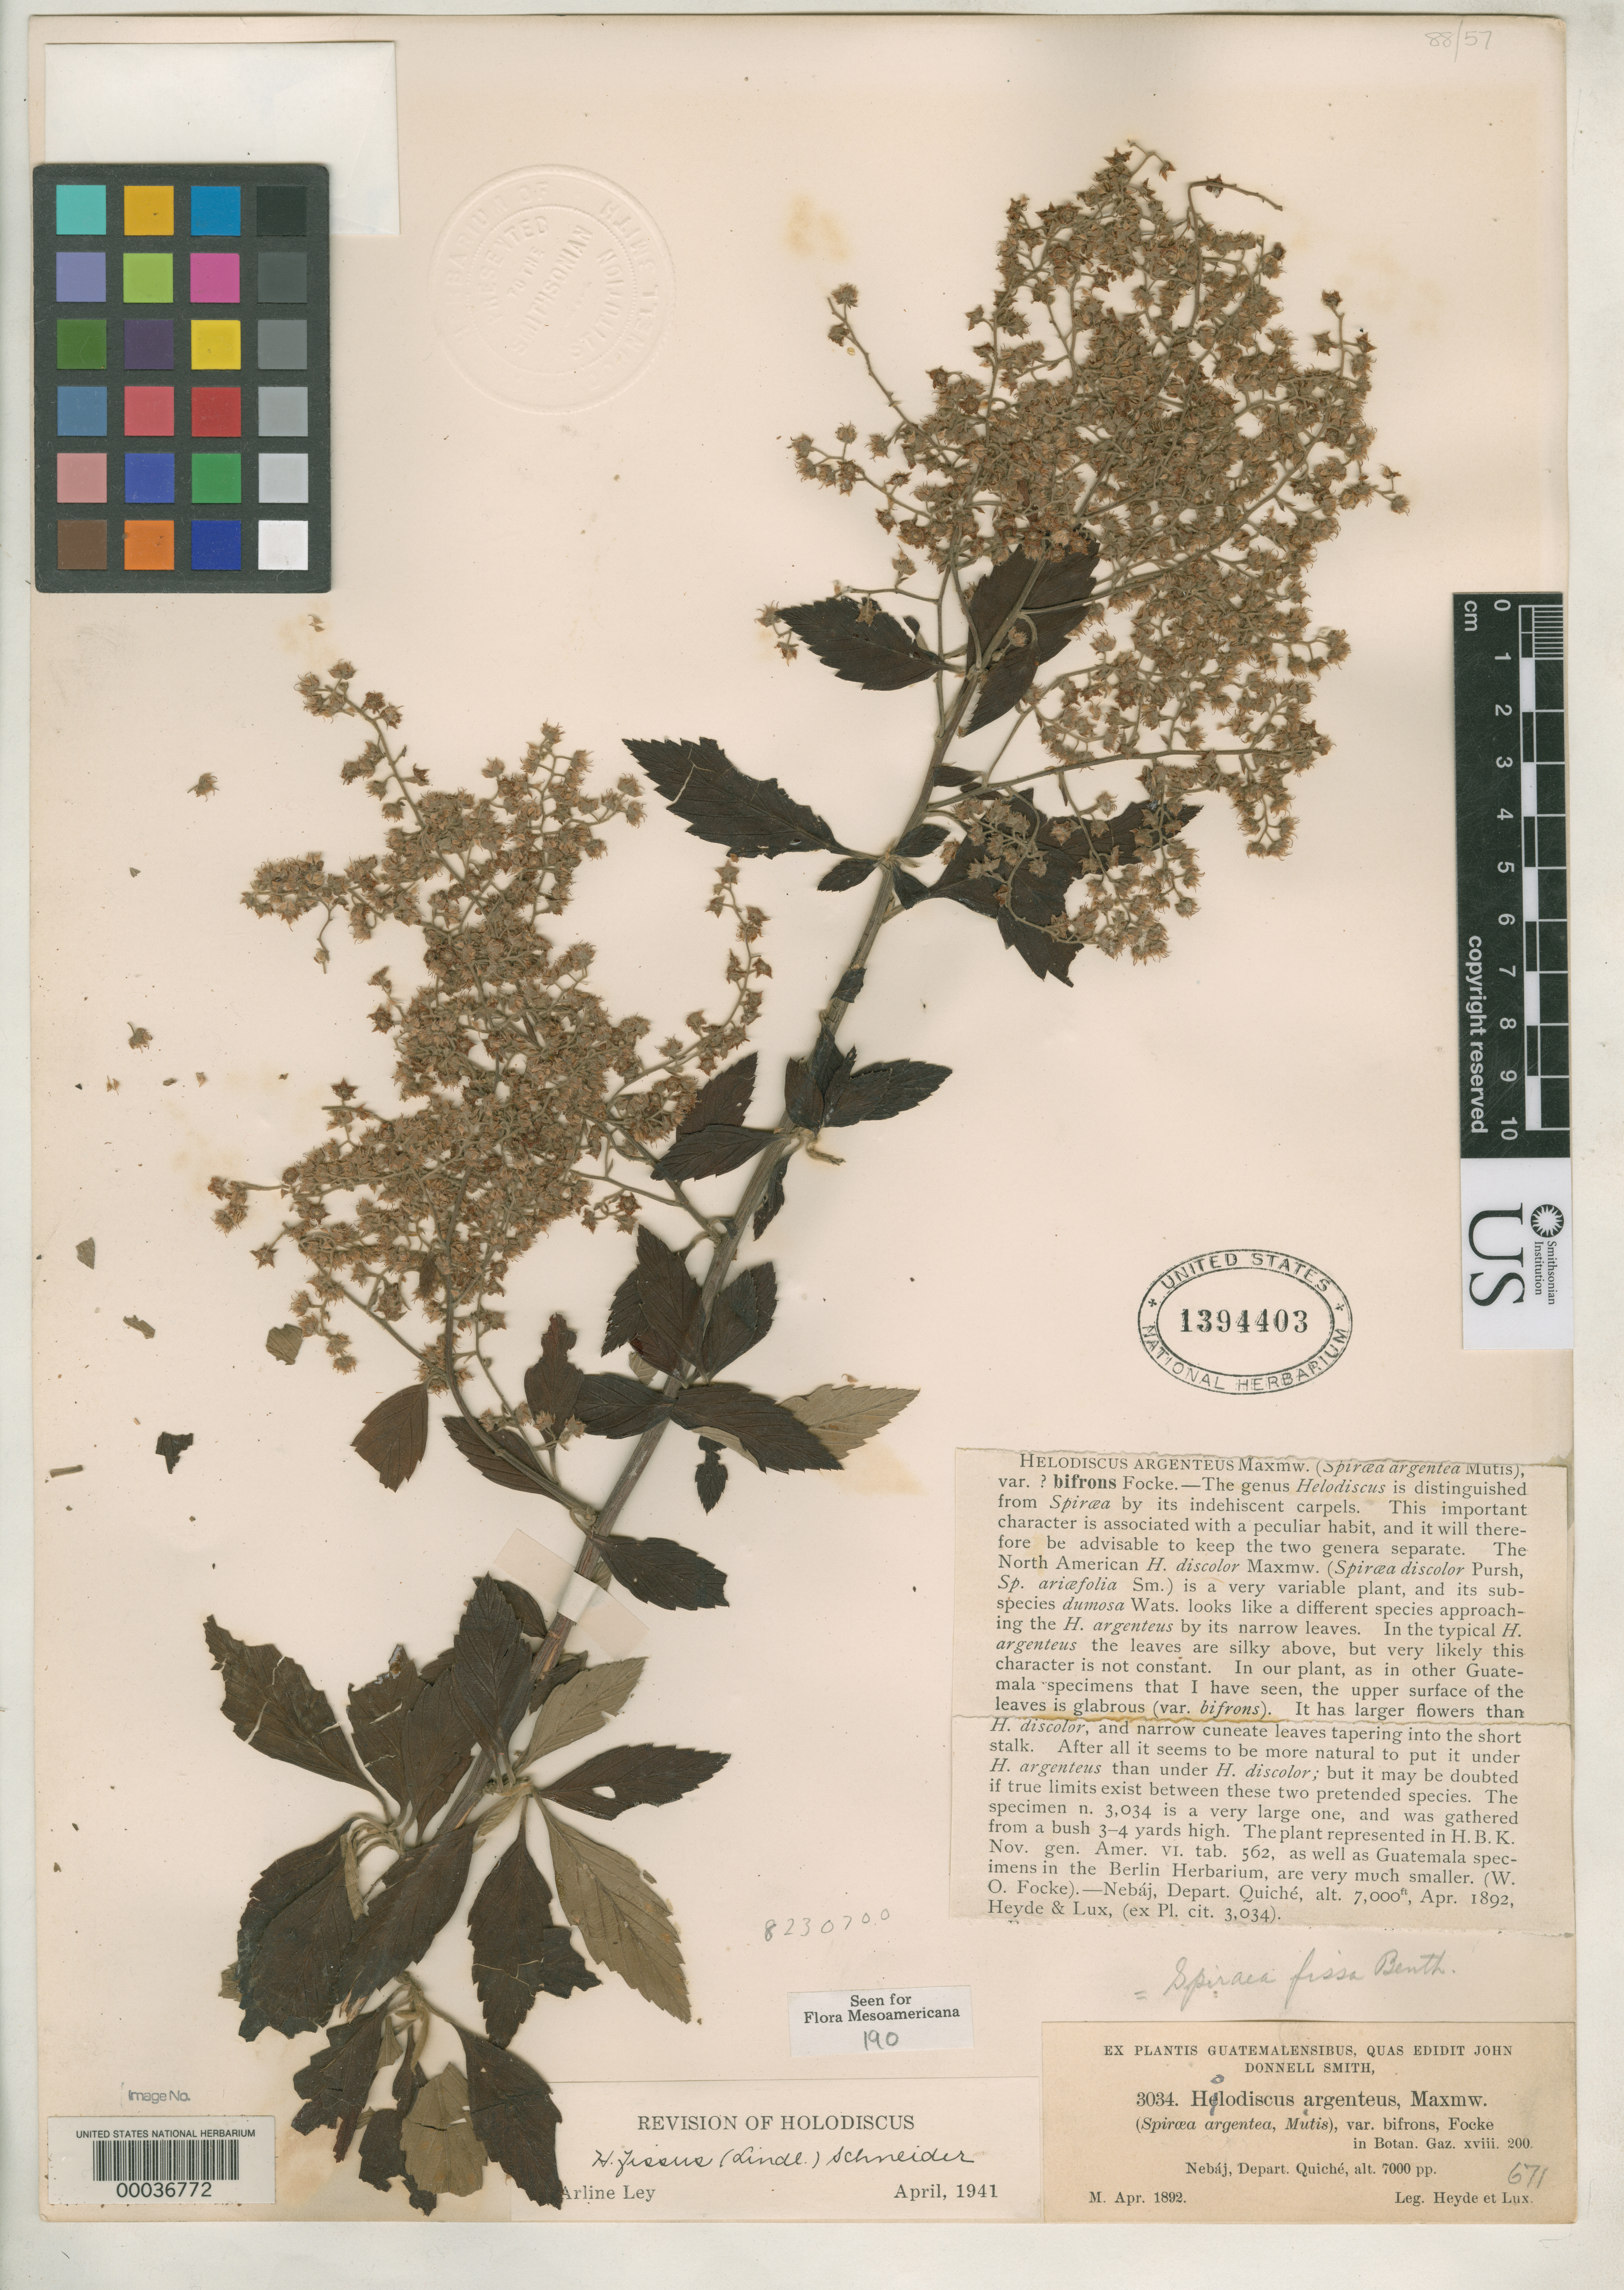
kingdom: Plantae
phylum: Tracheophyta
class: Magnoliopsida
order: Rosales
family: Rosaceae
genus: Holodiscus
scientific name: Holodiscus argenteus var. bifrons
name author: Focke in Donn. Sm.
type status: Type Collection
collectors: E. T. Heyde & E. Lux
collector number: J.D.S. 3034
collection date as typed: Apr 1892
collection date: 1892-04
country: Guatemala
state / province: El Quiché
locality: Nebaj.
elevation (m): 2134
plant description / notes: Specimen ex John Donnell Smith herbarium. Holotype?; Validating author Focke in Donn. Sm. (not ex Donn. Sm.); introduction (p. 197) states "This paper includes descriptions contributed by various botanists, who are kindly assisting in the elaboration of the plants of the series."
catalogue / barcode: US 1394403